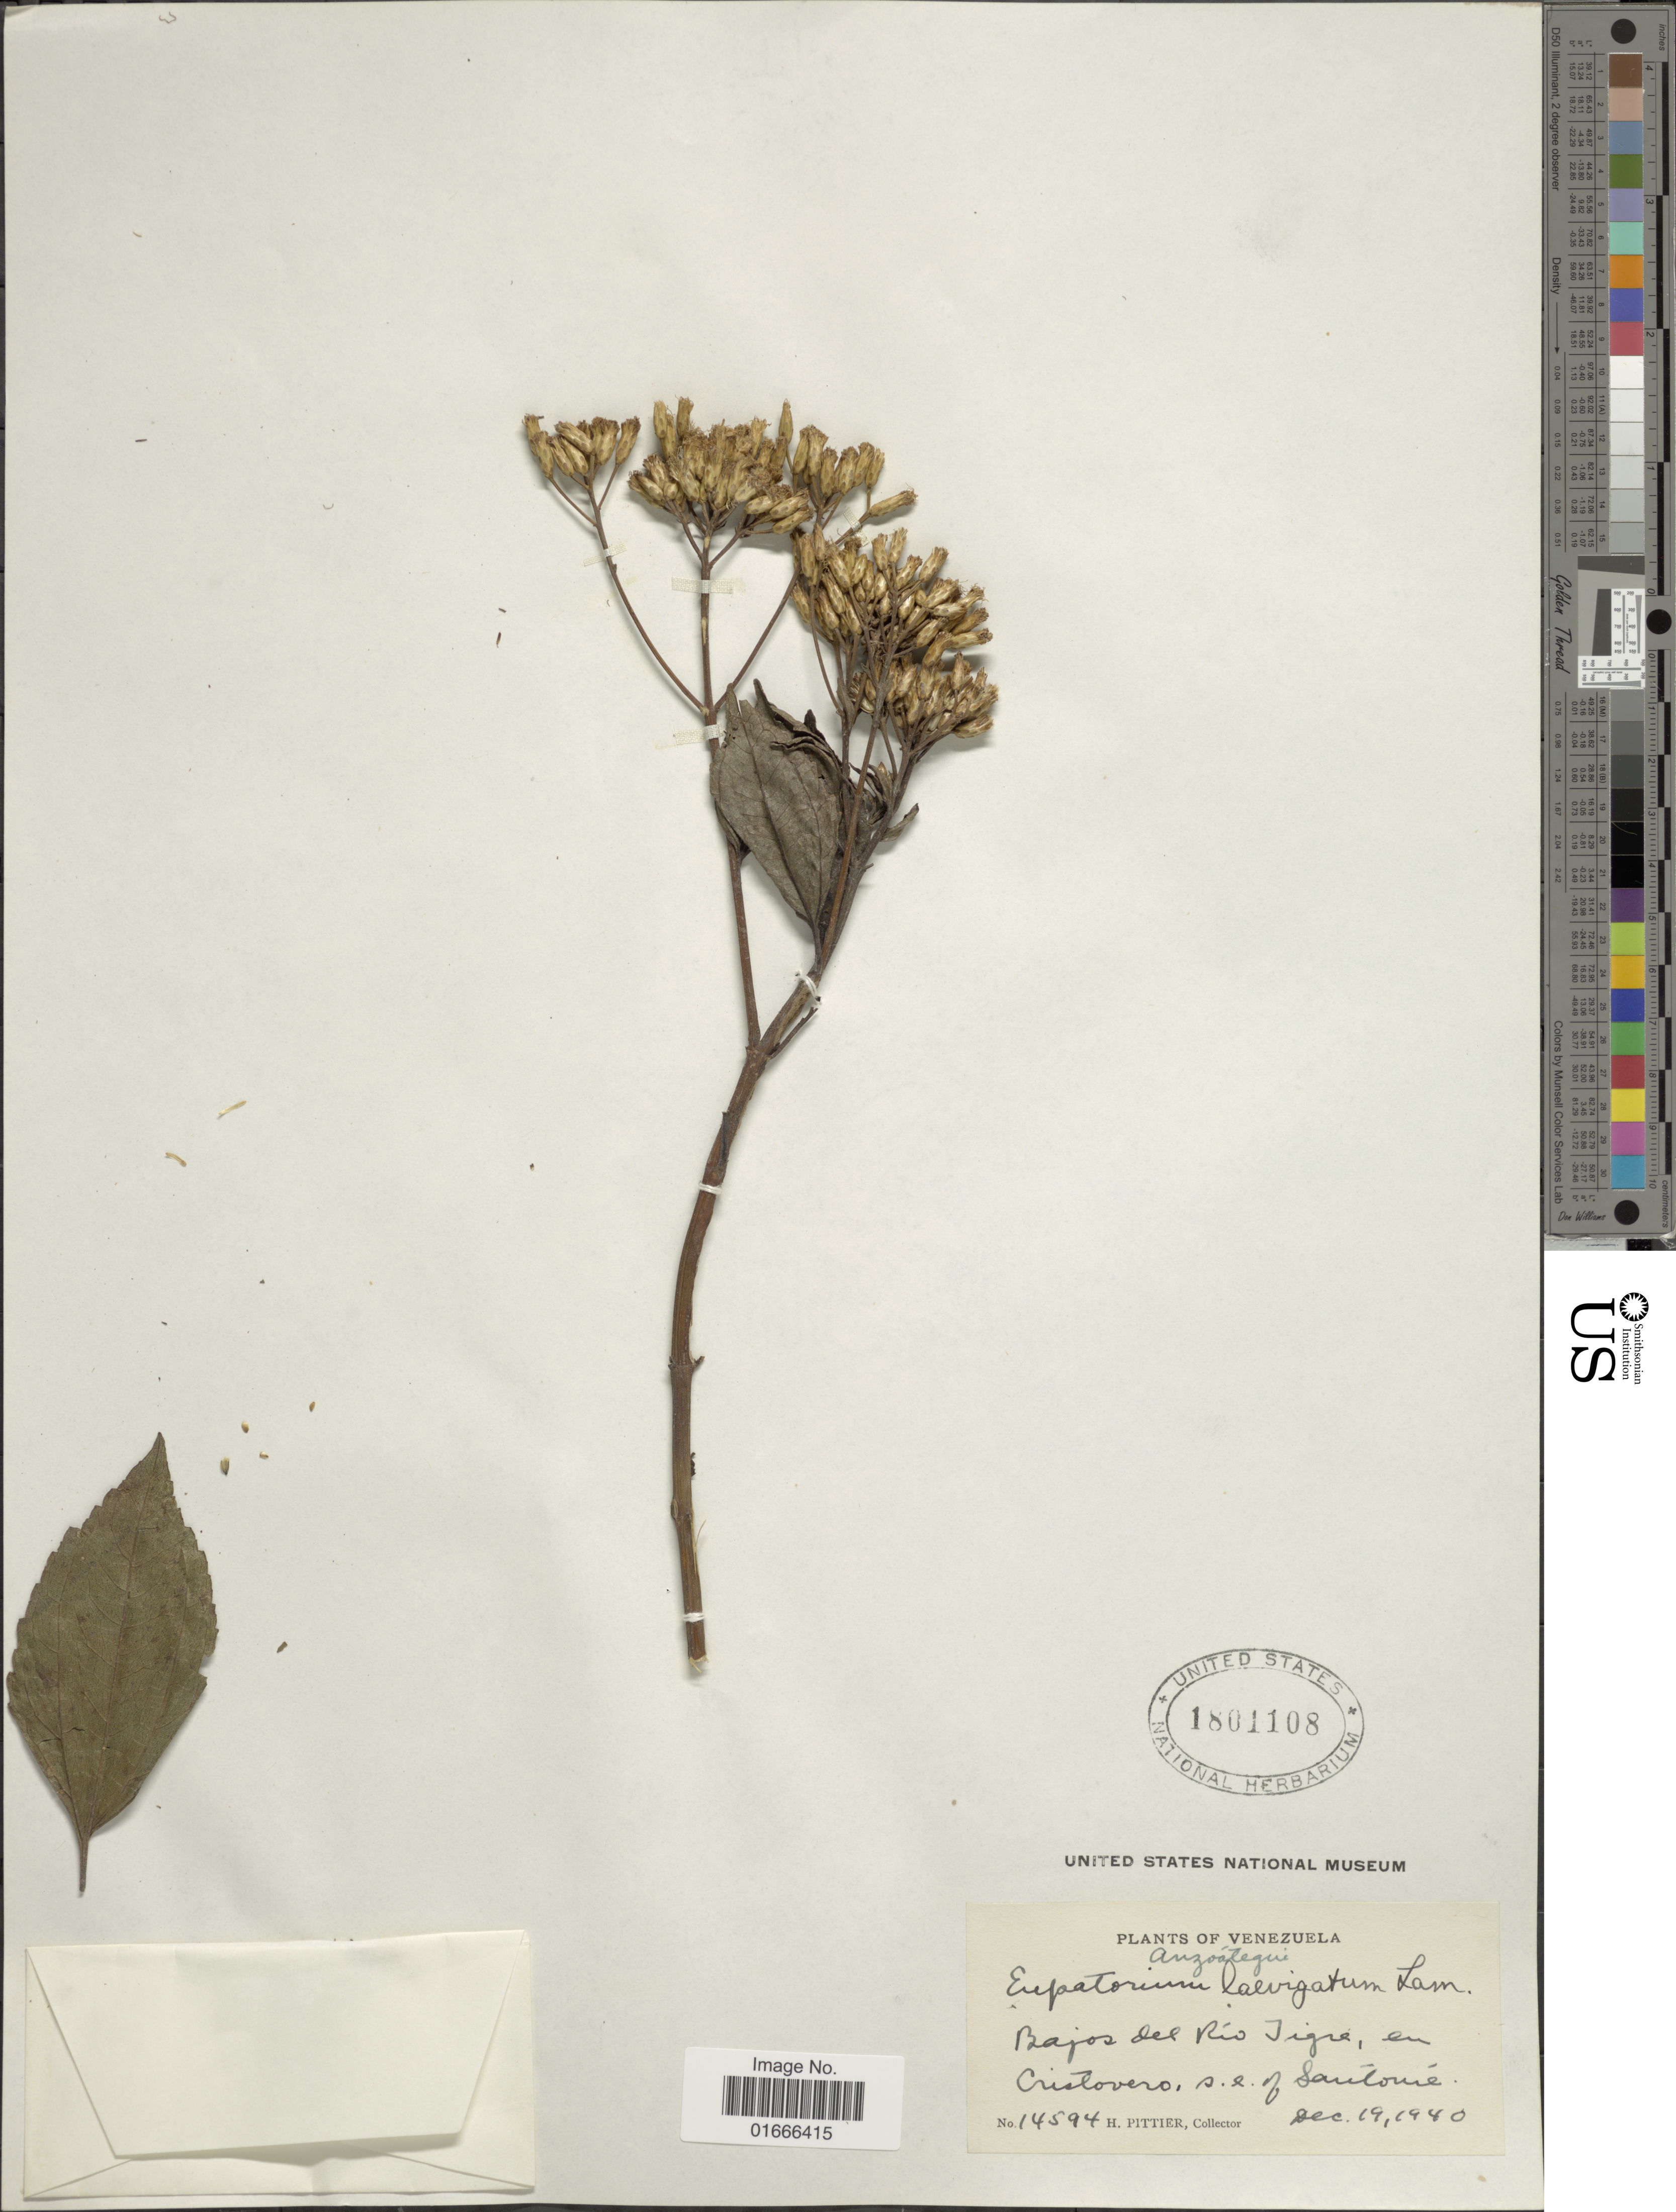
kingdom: Plantae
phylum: Tracheophyta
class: Magnoliopsida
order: Asterales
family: Asteraceae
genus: Chromolaena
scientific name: Chromolaena laevigata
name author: (Lam.) R.M. King & H. Rob.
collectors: H. F. Pittier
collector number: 14594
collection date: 1940-12-19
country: Venezuela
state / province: Anzoategui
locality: Bajos del Rio Tigre, en Cristovero, s. e. of Santome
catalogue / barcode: US 1801108